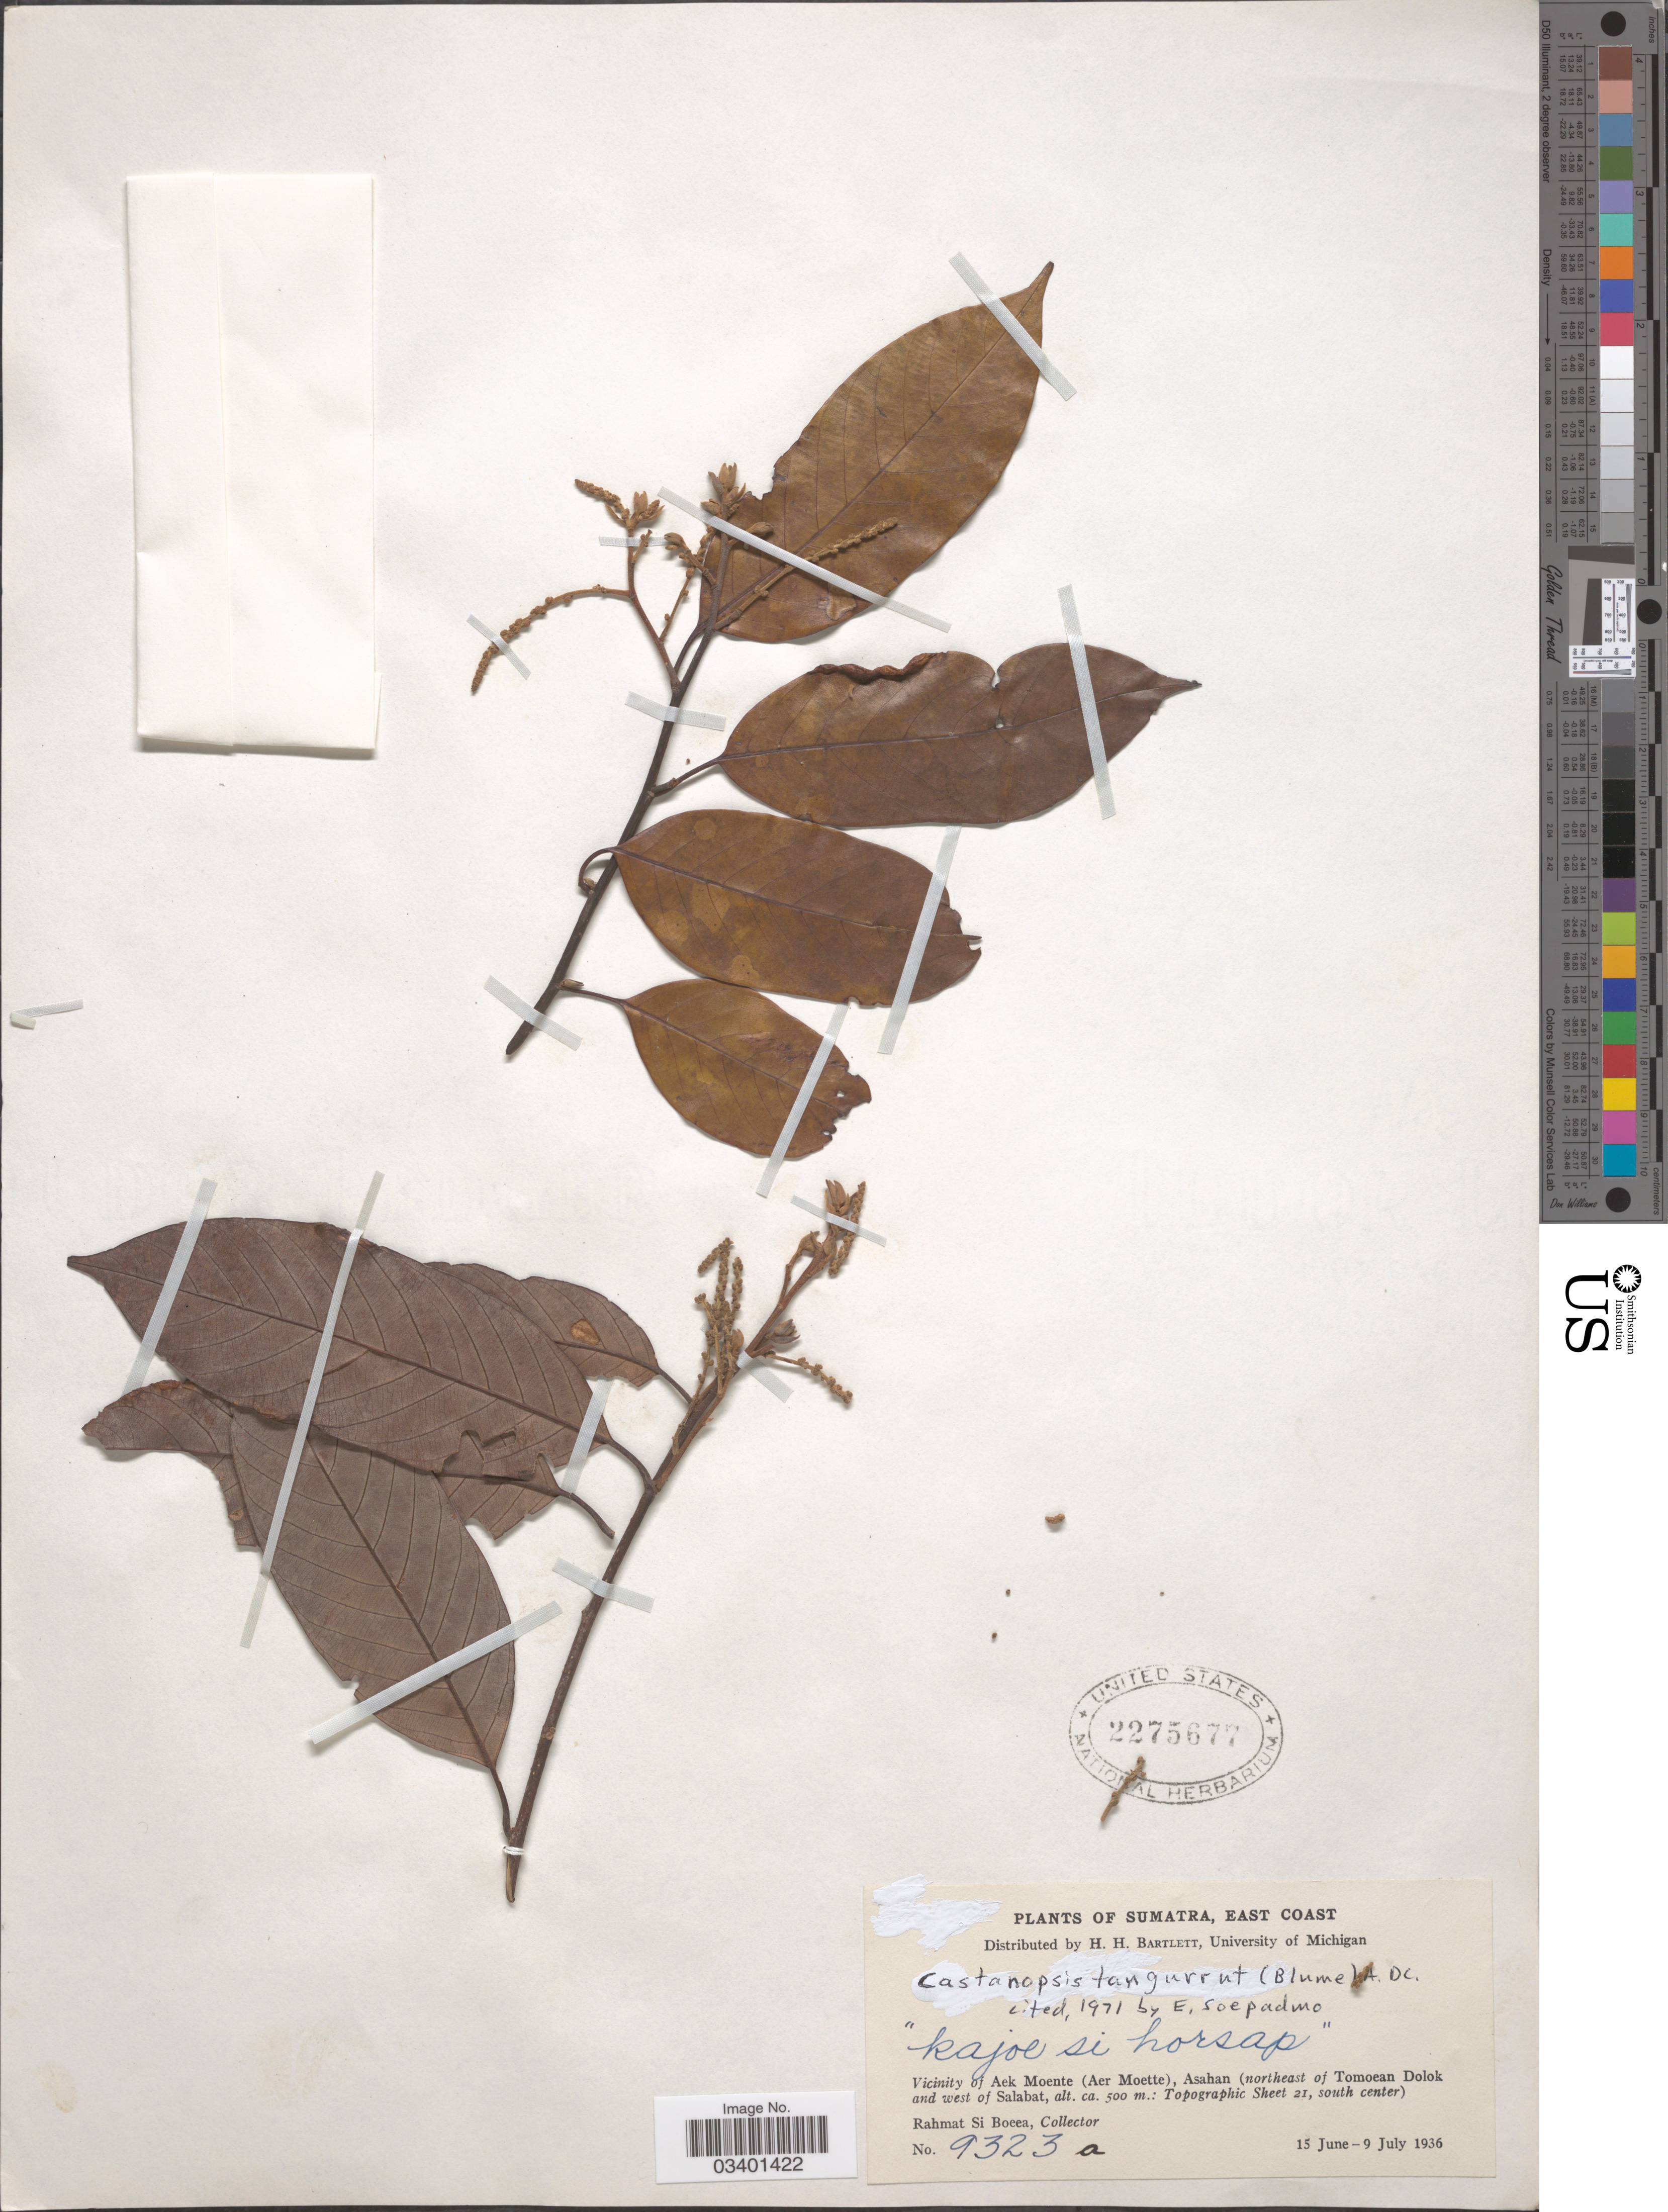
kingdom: Plantae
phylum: Tracheophyta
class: Magnoliopsida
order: Fagales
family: Fagaceae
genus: Castanopsis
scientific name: Castanopsis tungurrut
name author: (Blume) A. DC.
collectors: Rahmat Si Boeea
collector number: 9323a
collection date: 1936-06-15/1936-07-09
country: Indonesia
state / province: Sumatra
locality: East Coast. Vicinity of Aek Moente (Aer Moette), Asahan (northeast of Tomoean Dolok and west of Salabat: Topographi Sheet 21, south center)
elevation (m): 500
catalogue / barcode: US 2275677